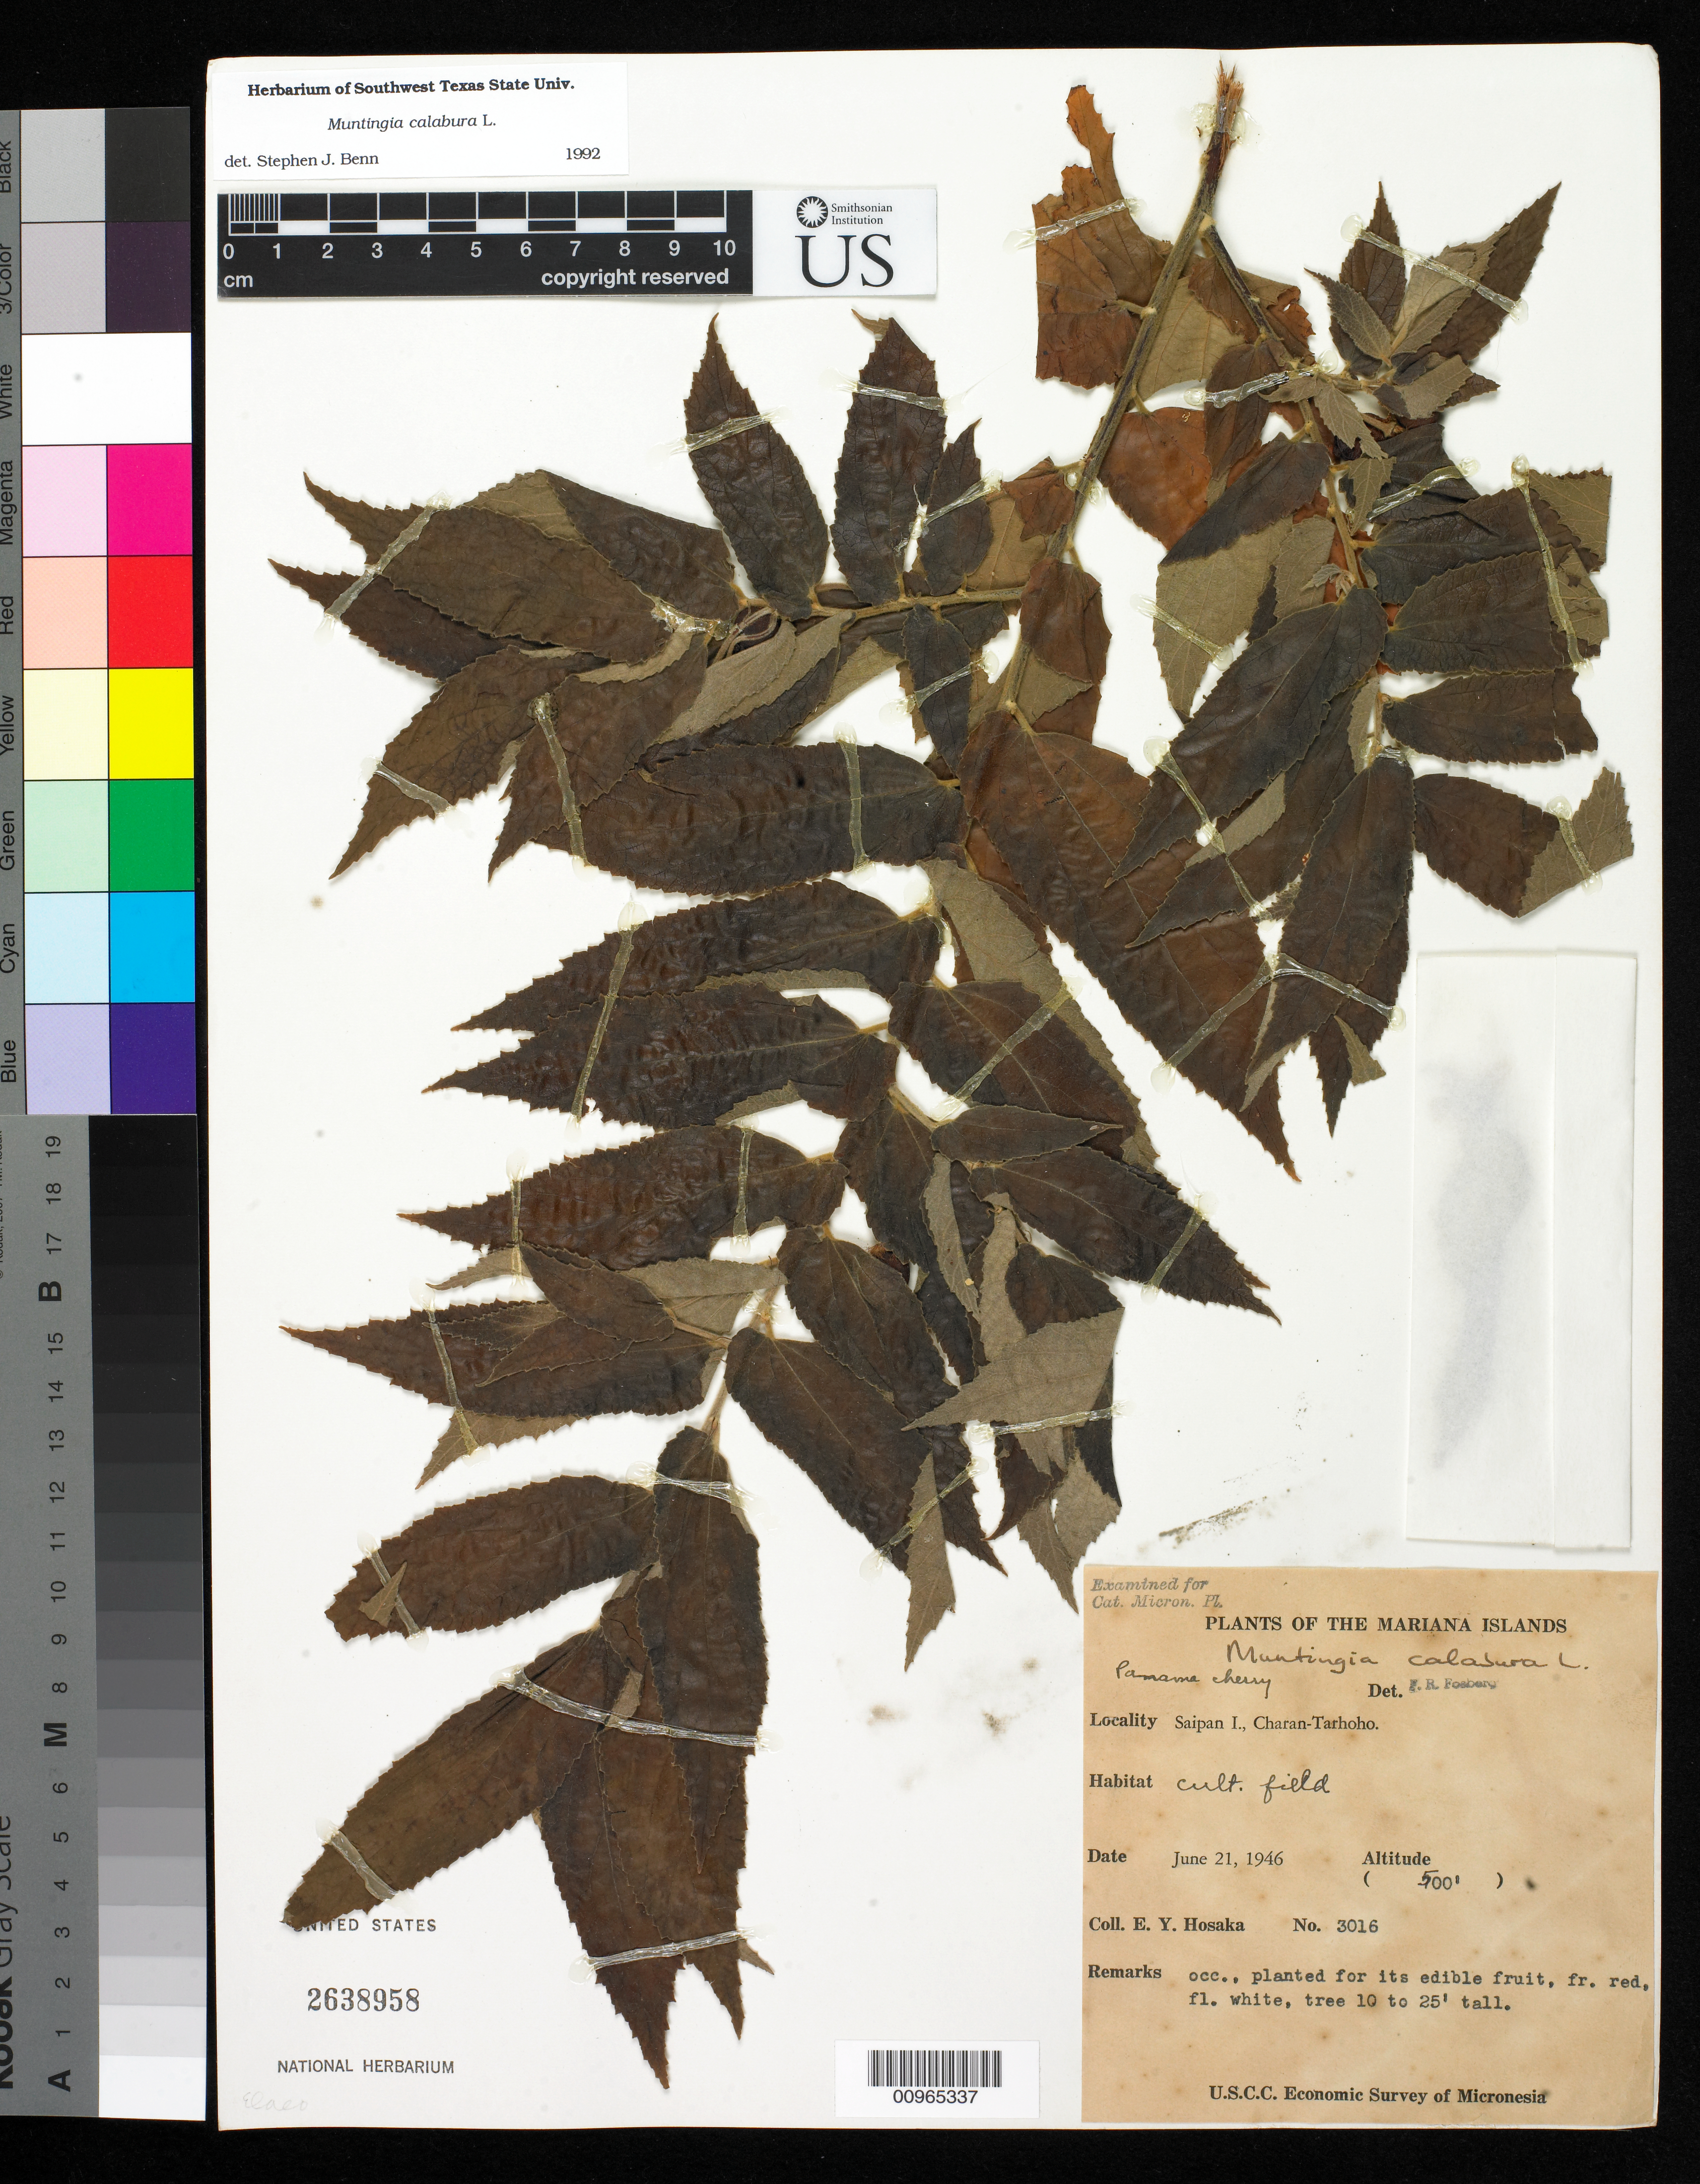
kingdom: Plantae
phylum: Tracheophyta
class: Magnoliopsida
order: Malvales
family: Muntingiaceae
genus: Muntingia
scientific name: Muntingia calabura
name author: L.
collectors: E. Y. Hosaka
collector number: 3016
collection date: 1946-06-21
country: Northern Mariana Islands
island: Saipan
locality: Charan-Tarhoho, Saipan I., Mariana Islands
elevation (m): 152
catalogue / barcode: US 2638958